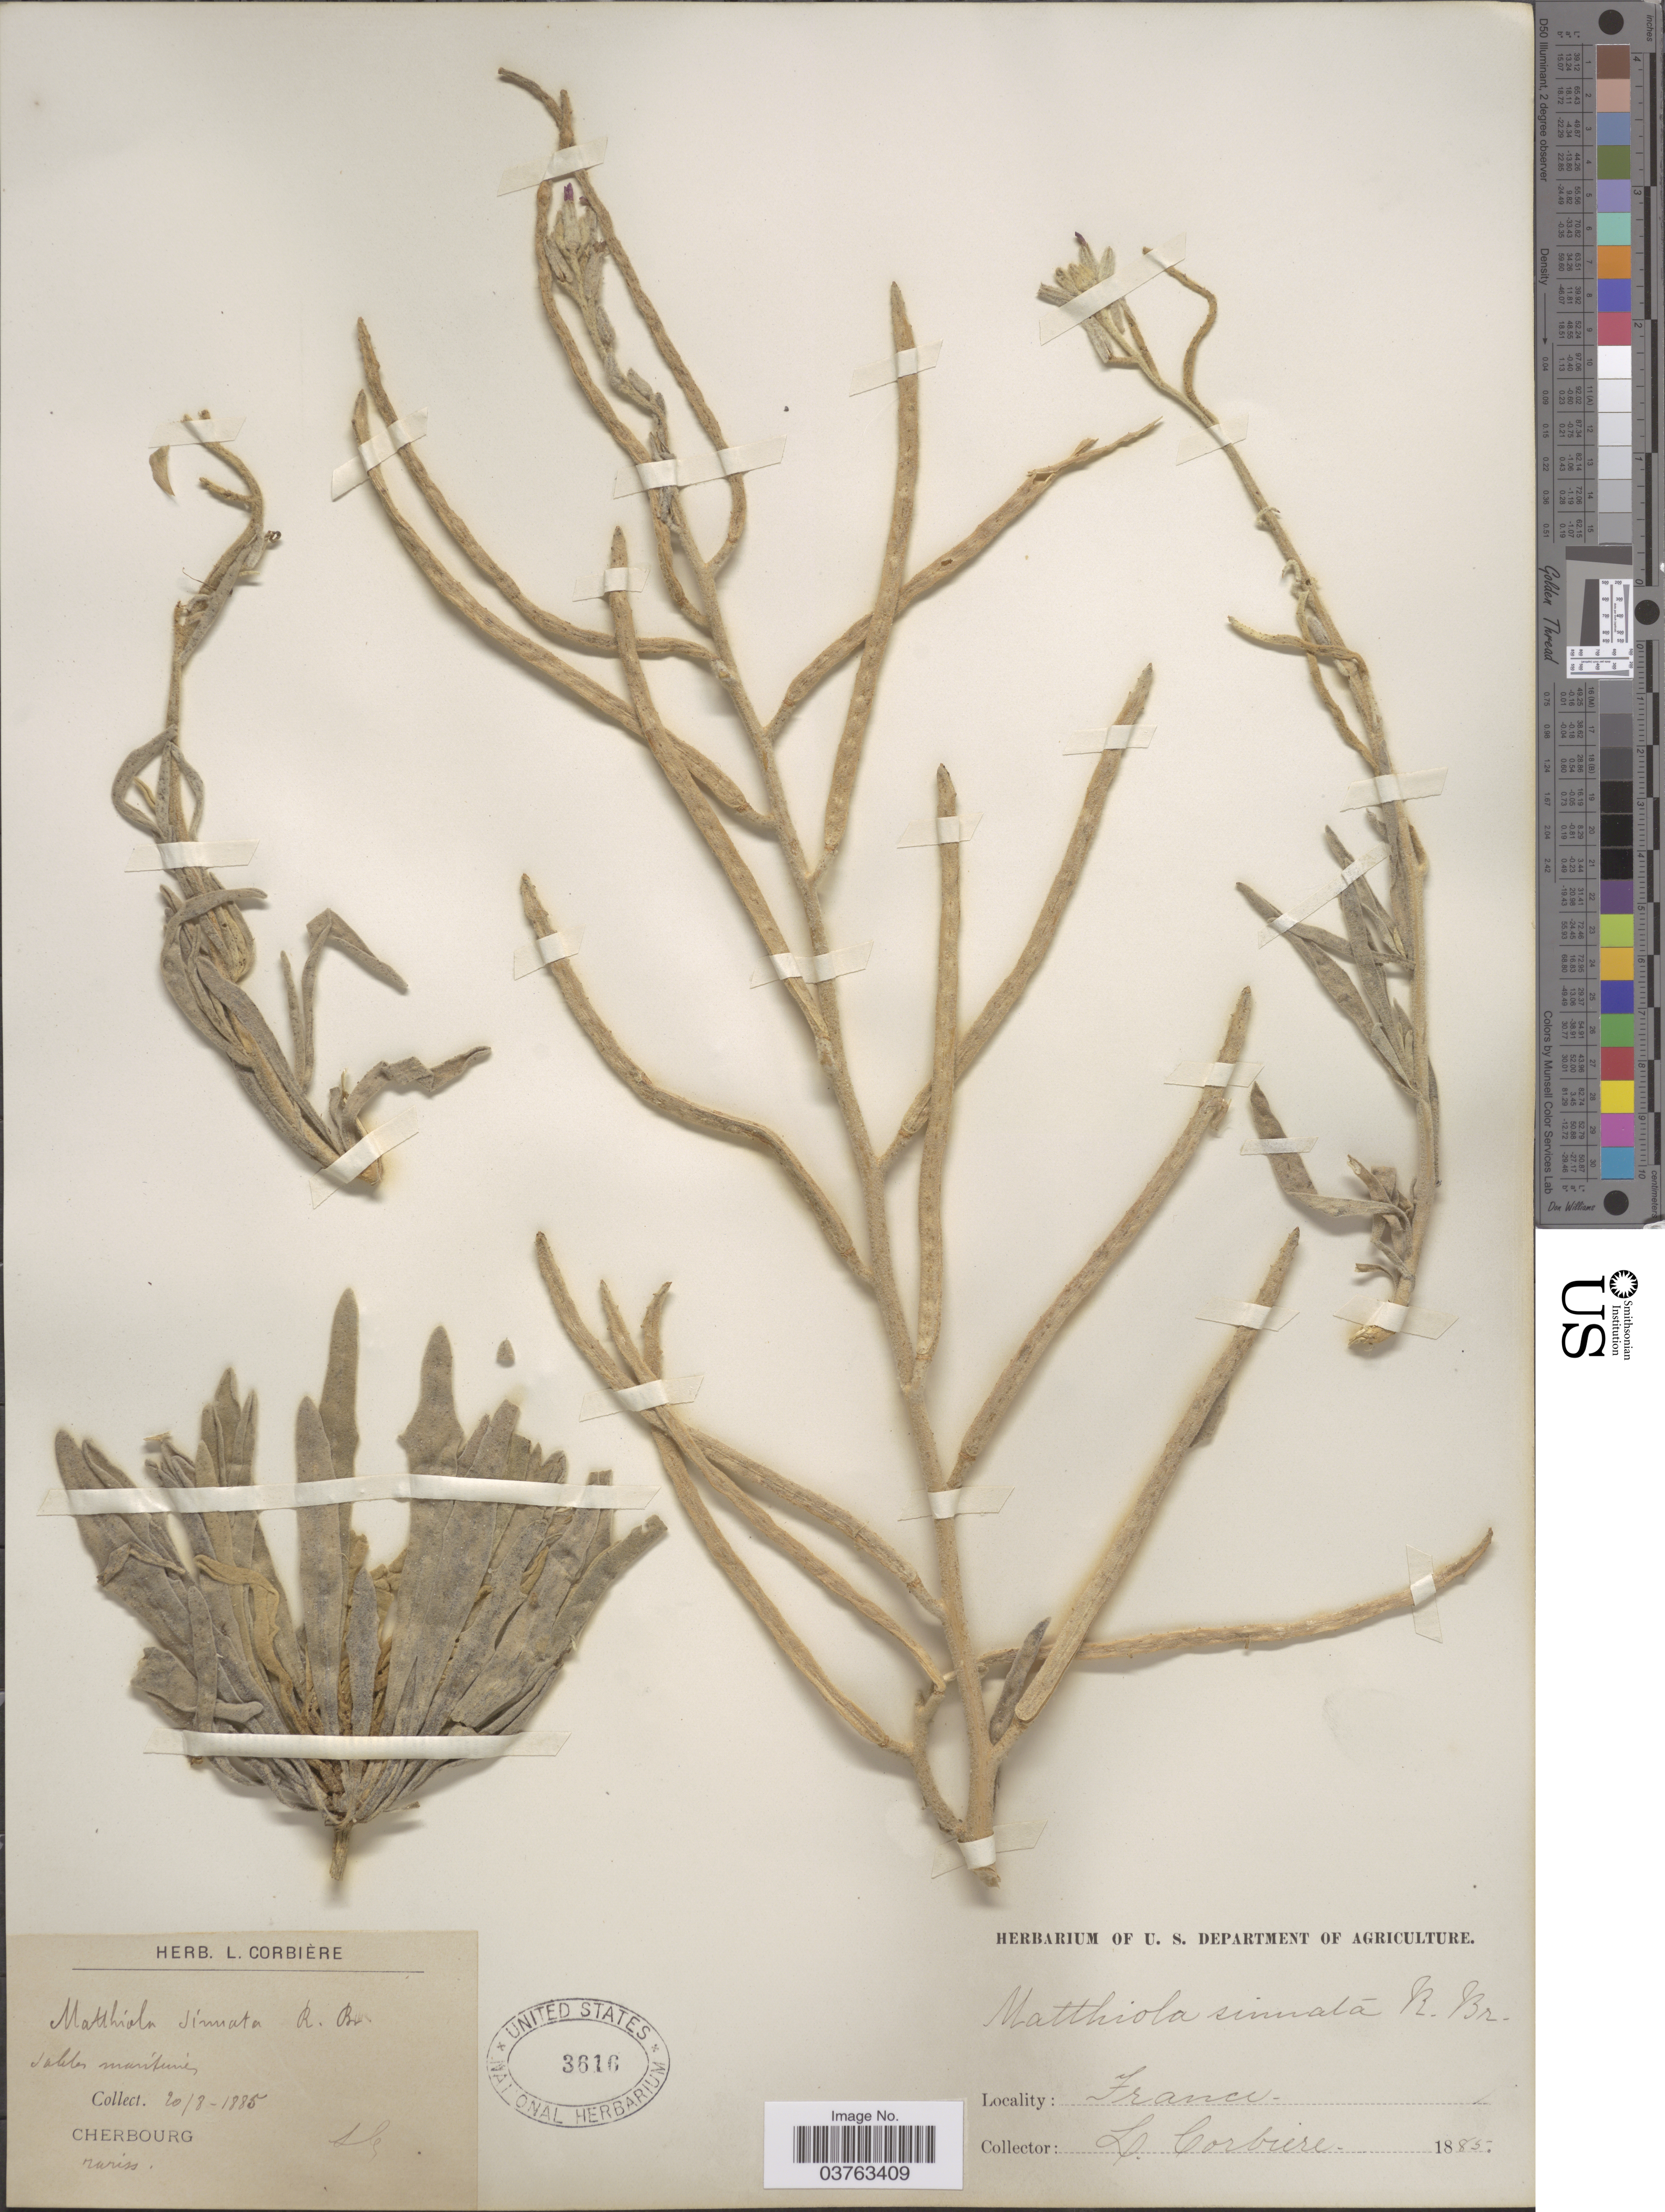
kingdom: Plantae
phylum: Tracheophyta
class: Magnoliopsida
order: Brassicales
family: Brassicaceae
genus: Matthiola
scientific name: Matthiola sinuata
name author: W.T. Aiton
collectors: L. Corbière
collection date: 1885-08-20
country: France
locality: Sables maritimes. Cherbourg.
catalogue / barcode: US 3616